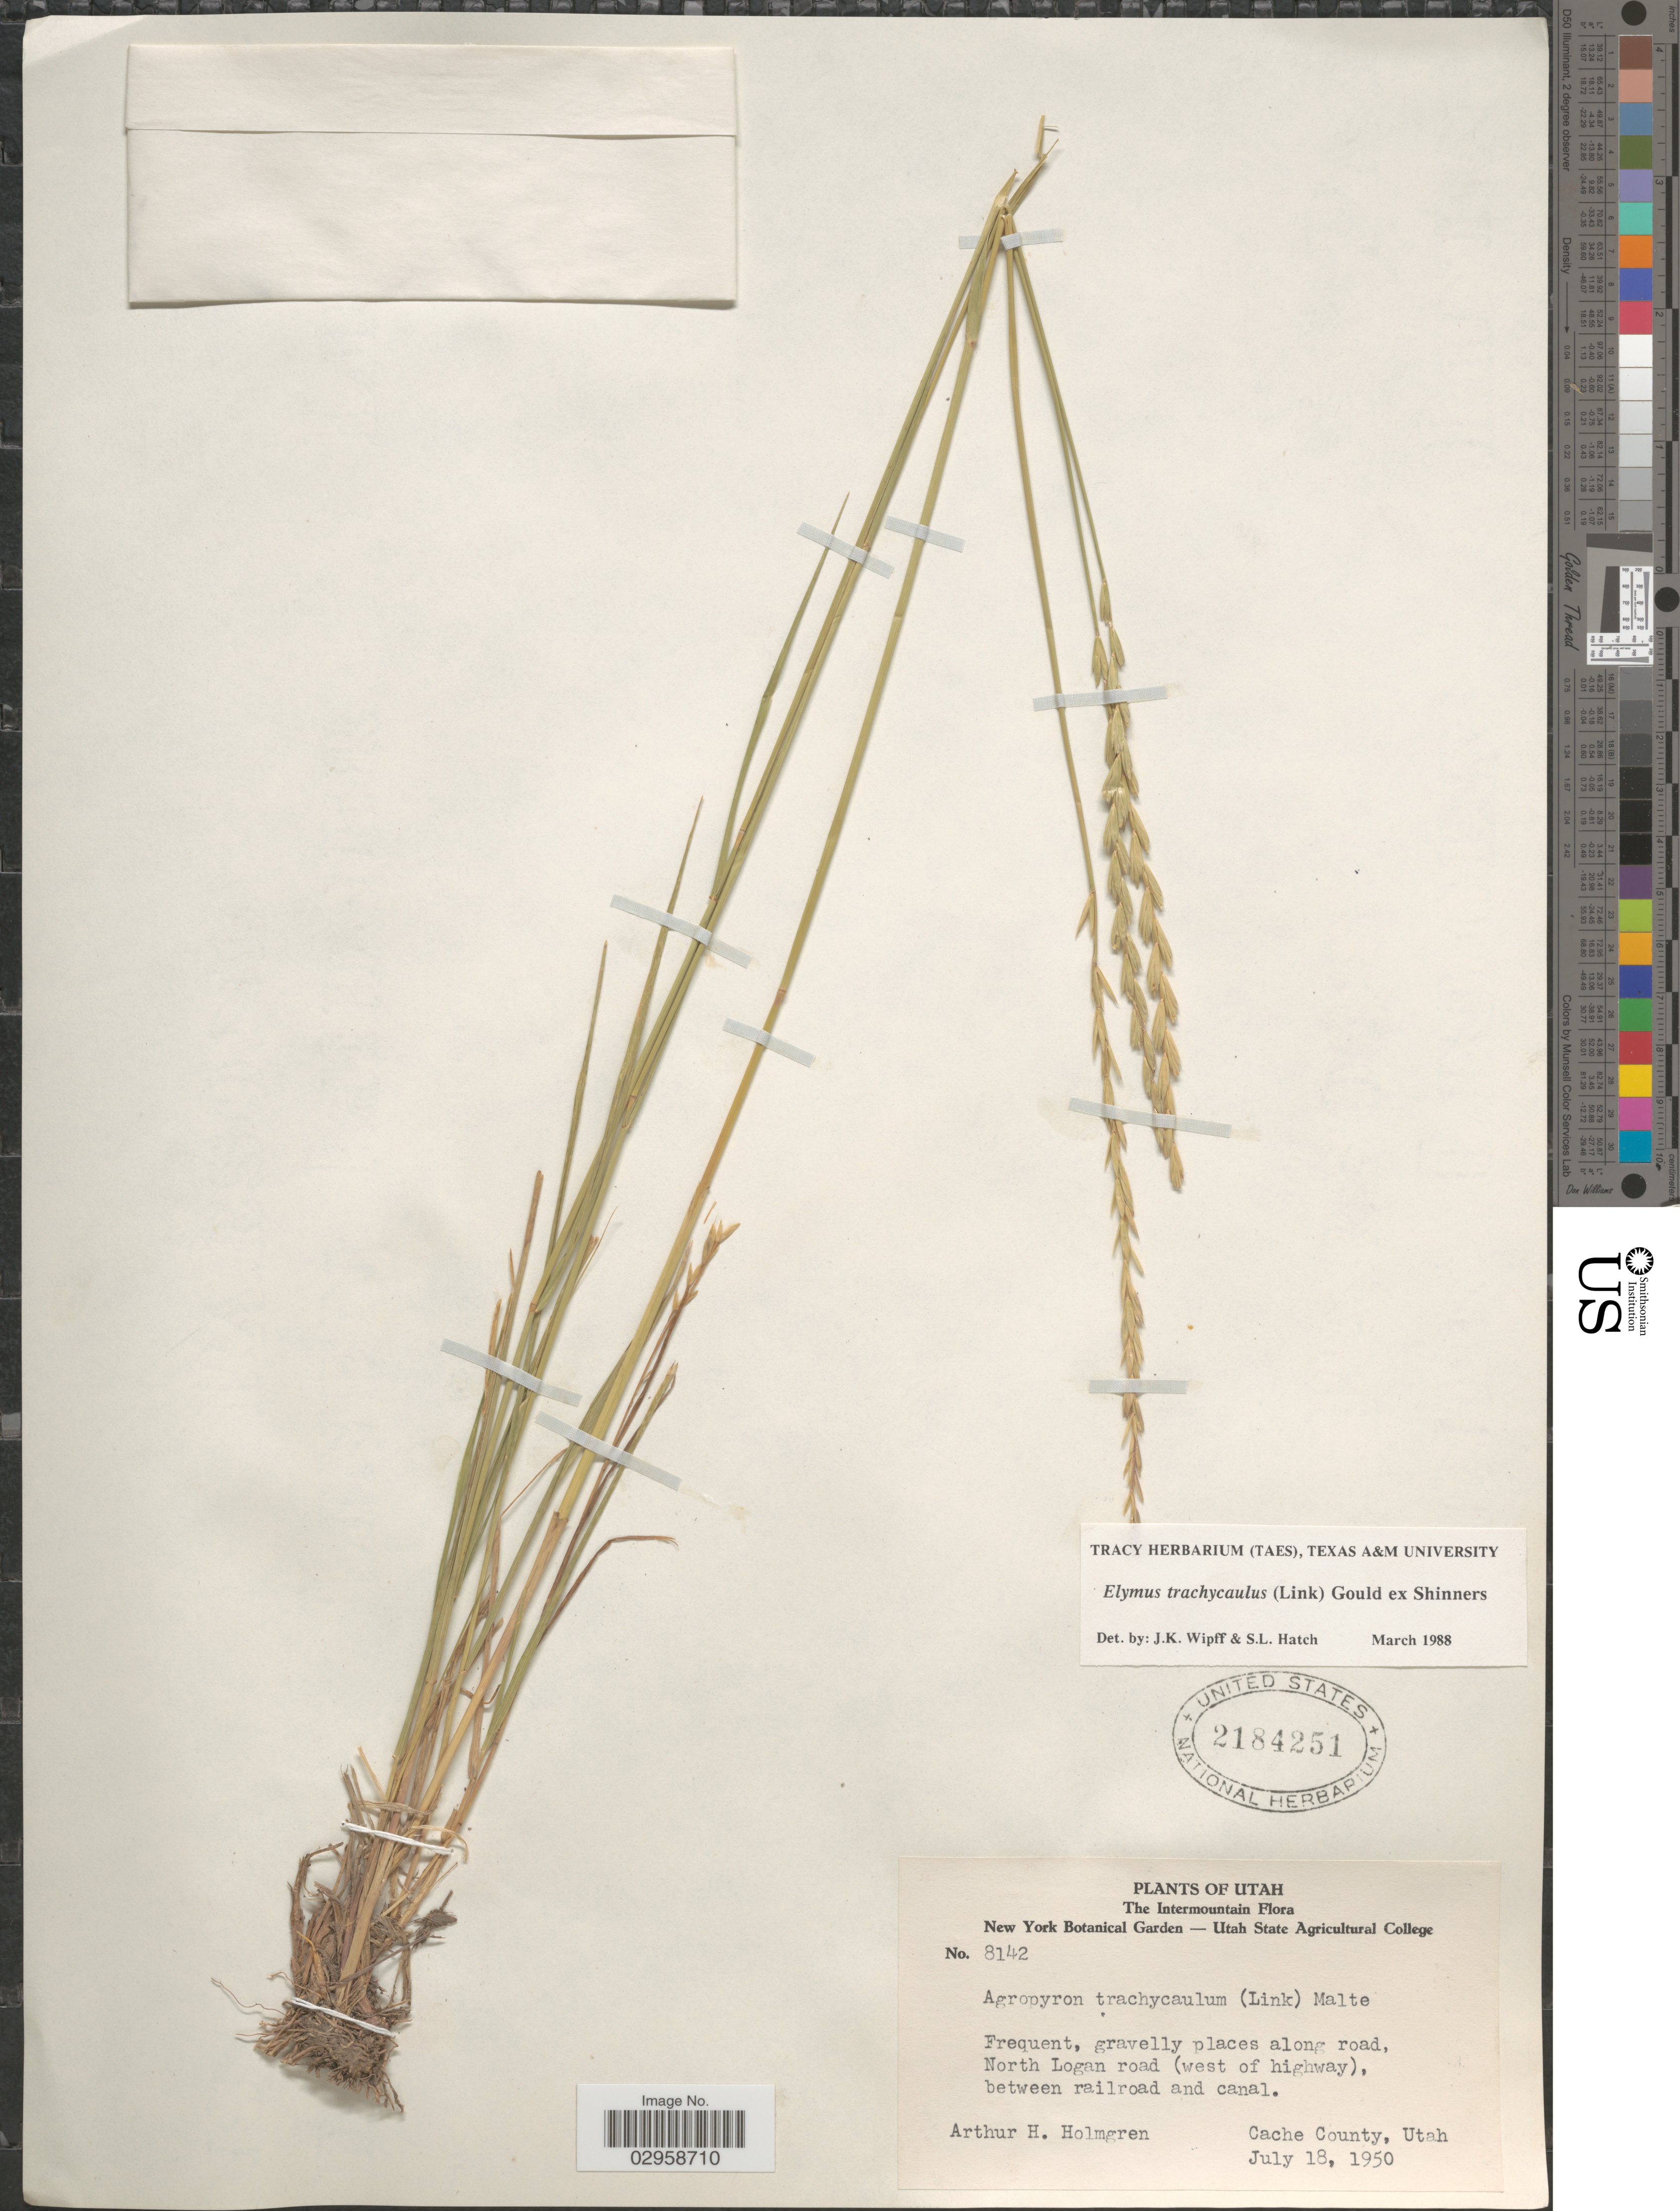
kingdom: Plantae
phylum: Tracheophyta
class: Liliopsida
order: Poales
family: Poaceae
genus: Elymus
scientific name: Elymus trachycaulus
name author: (Link) Gould ex Shinners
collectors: A. H. Holmgren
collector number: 8142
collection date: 1950-07-18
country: United States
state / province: Utah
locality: The Intermountain. Along road, North Logan road (west of highway), between railroad and canal. Cache County.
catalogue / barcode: US 2184251